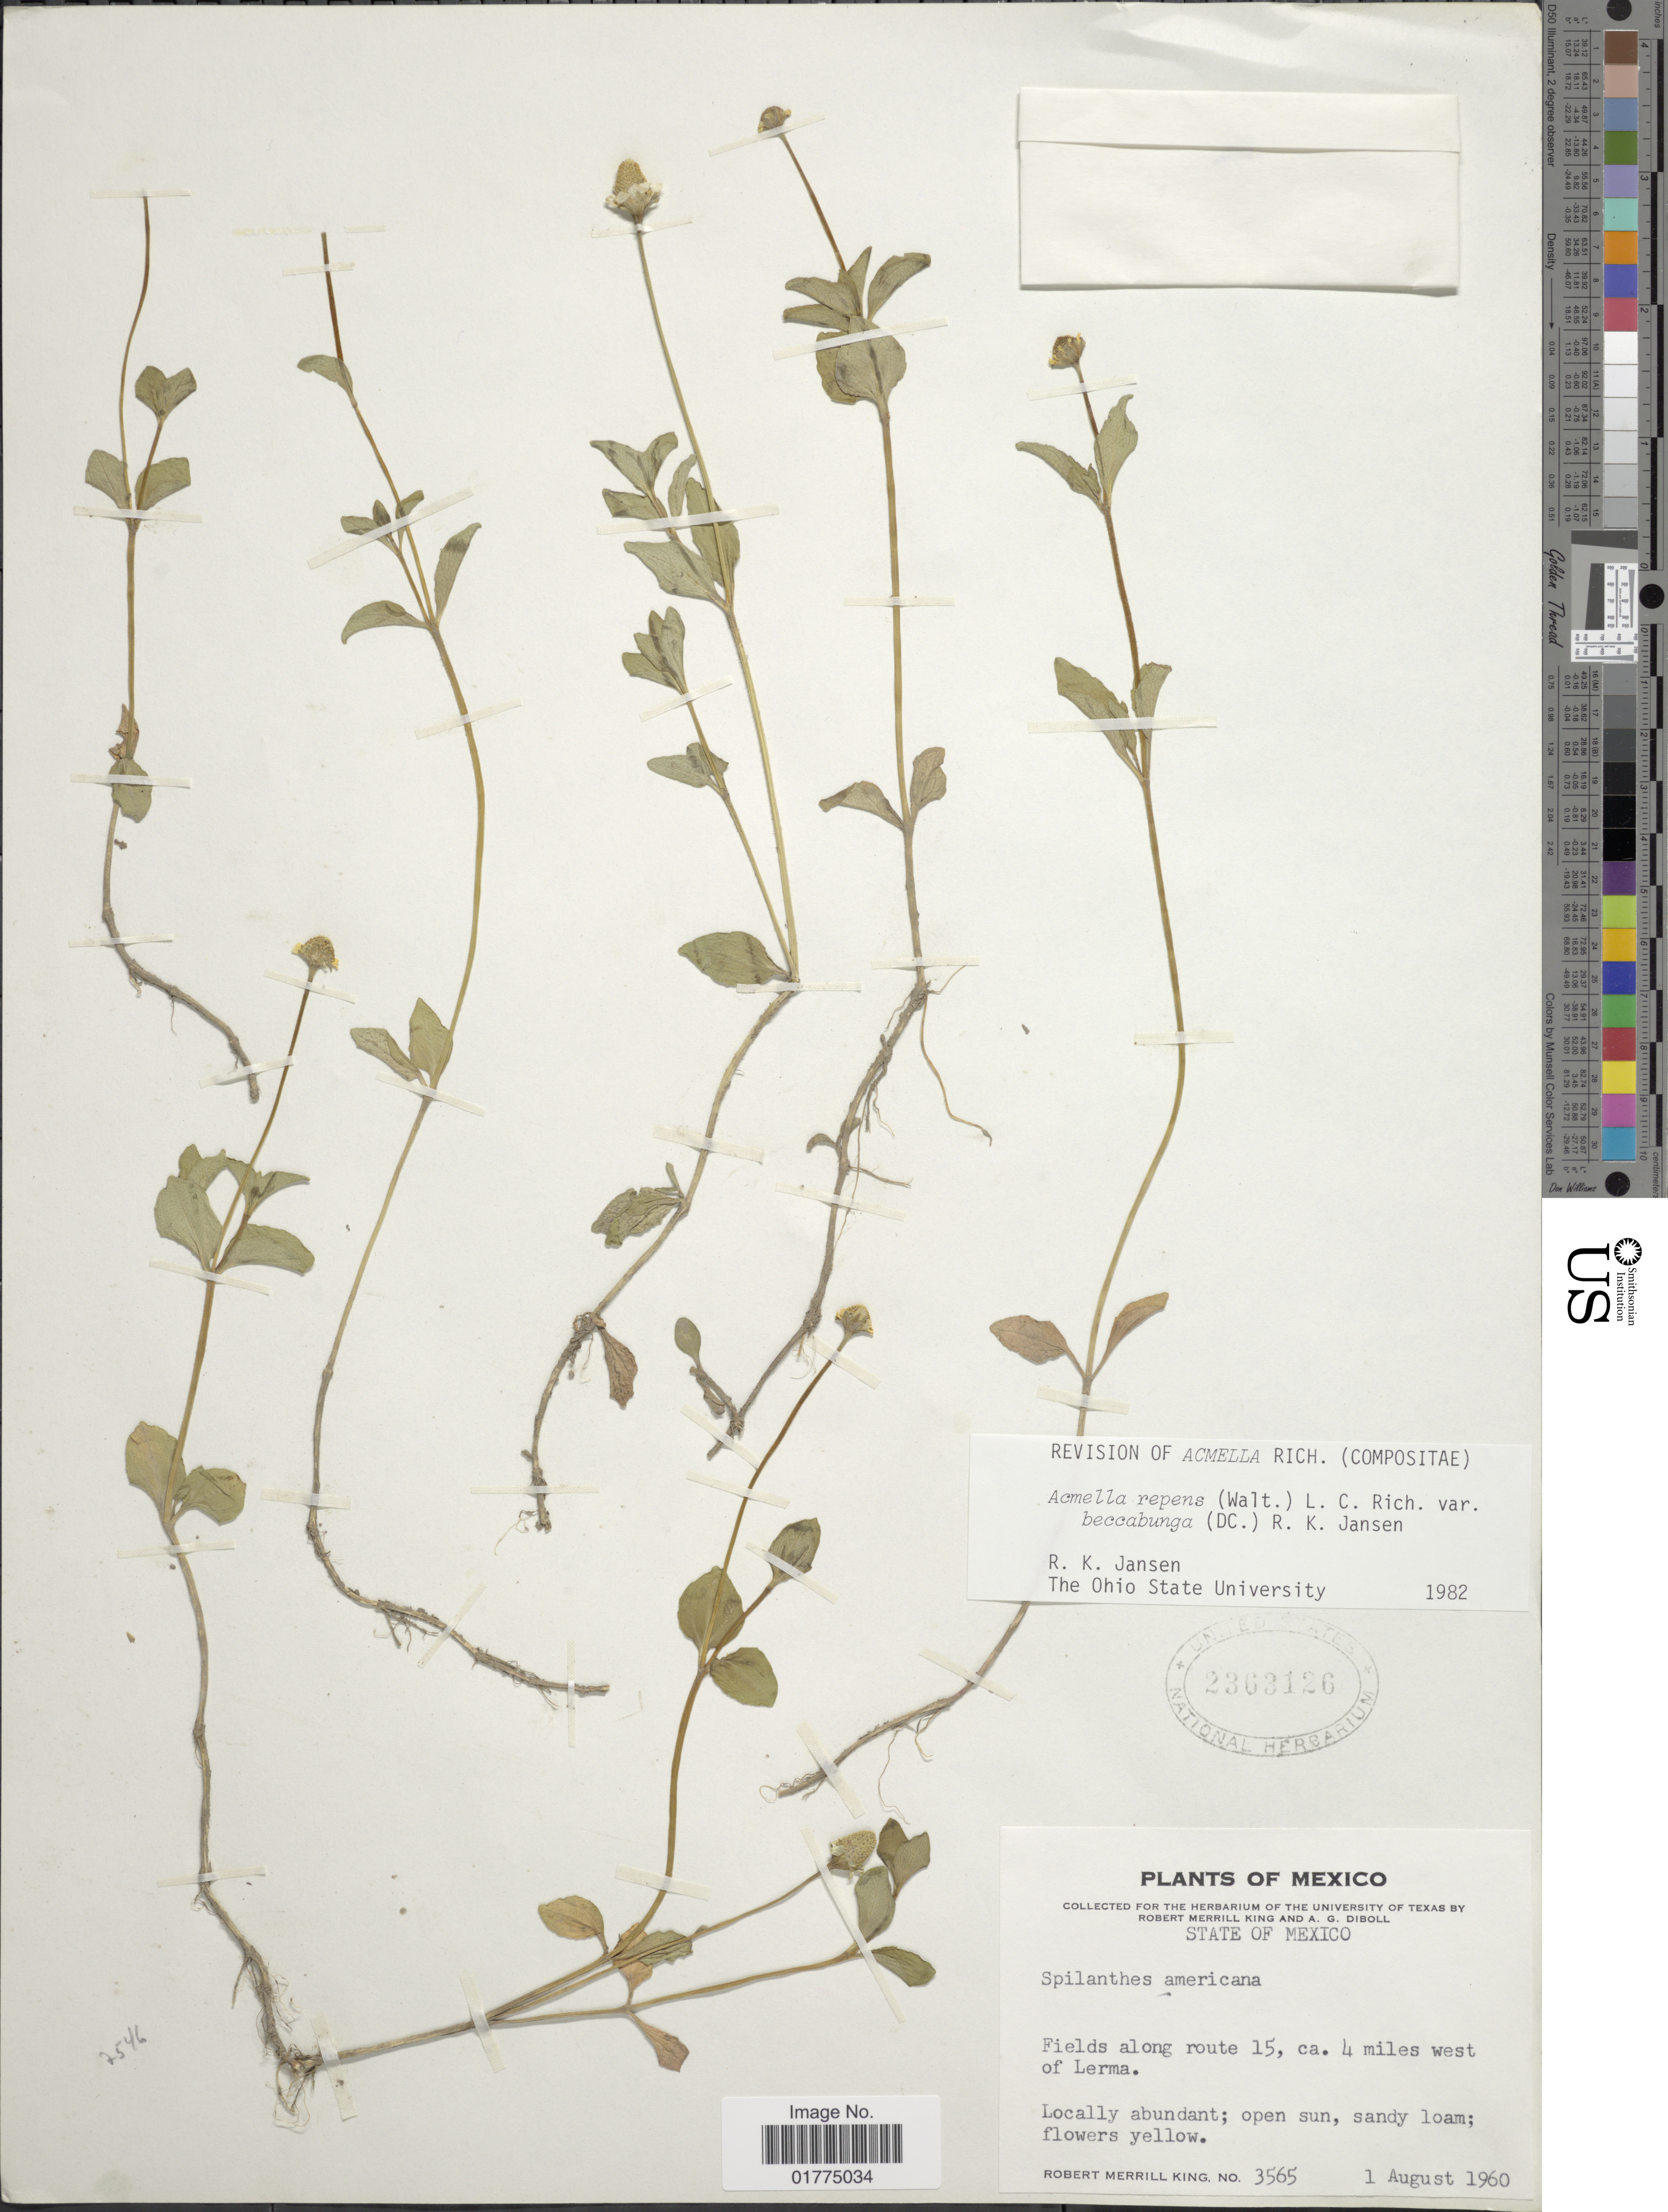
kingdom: Plantae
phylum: Tracheophyta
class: Magnoliopsida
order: Asterales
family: Asteraceae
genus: Acmella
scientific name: Acmella repens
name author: (Walter) Rich.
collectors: R. M. King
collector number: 3565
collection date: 1960-08-01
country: Mexico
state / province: México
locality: State of Mexico. Fields along route 15, ca. 4 miles west of Lerma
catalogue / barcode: US 2363126